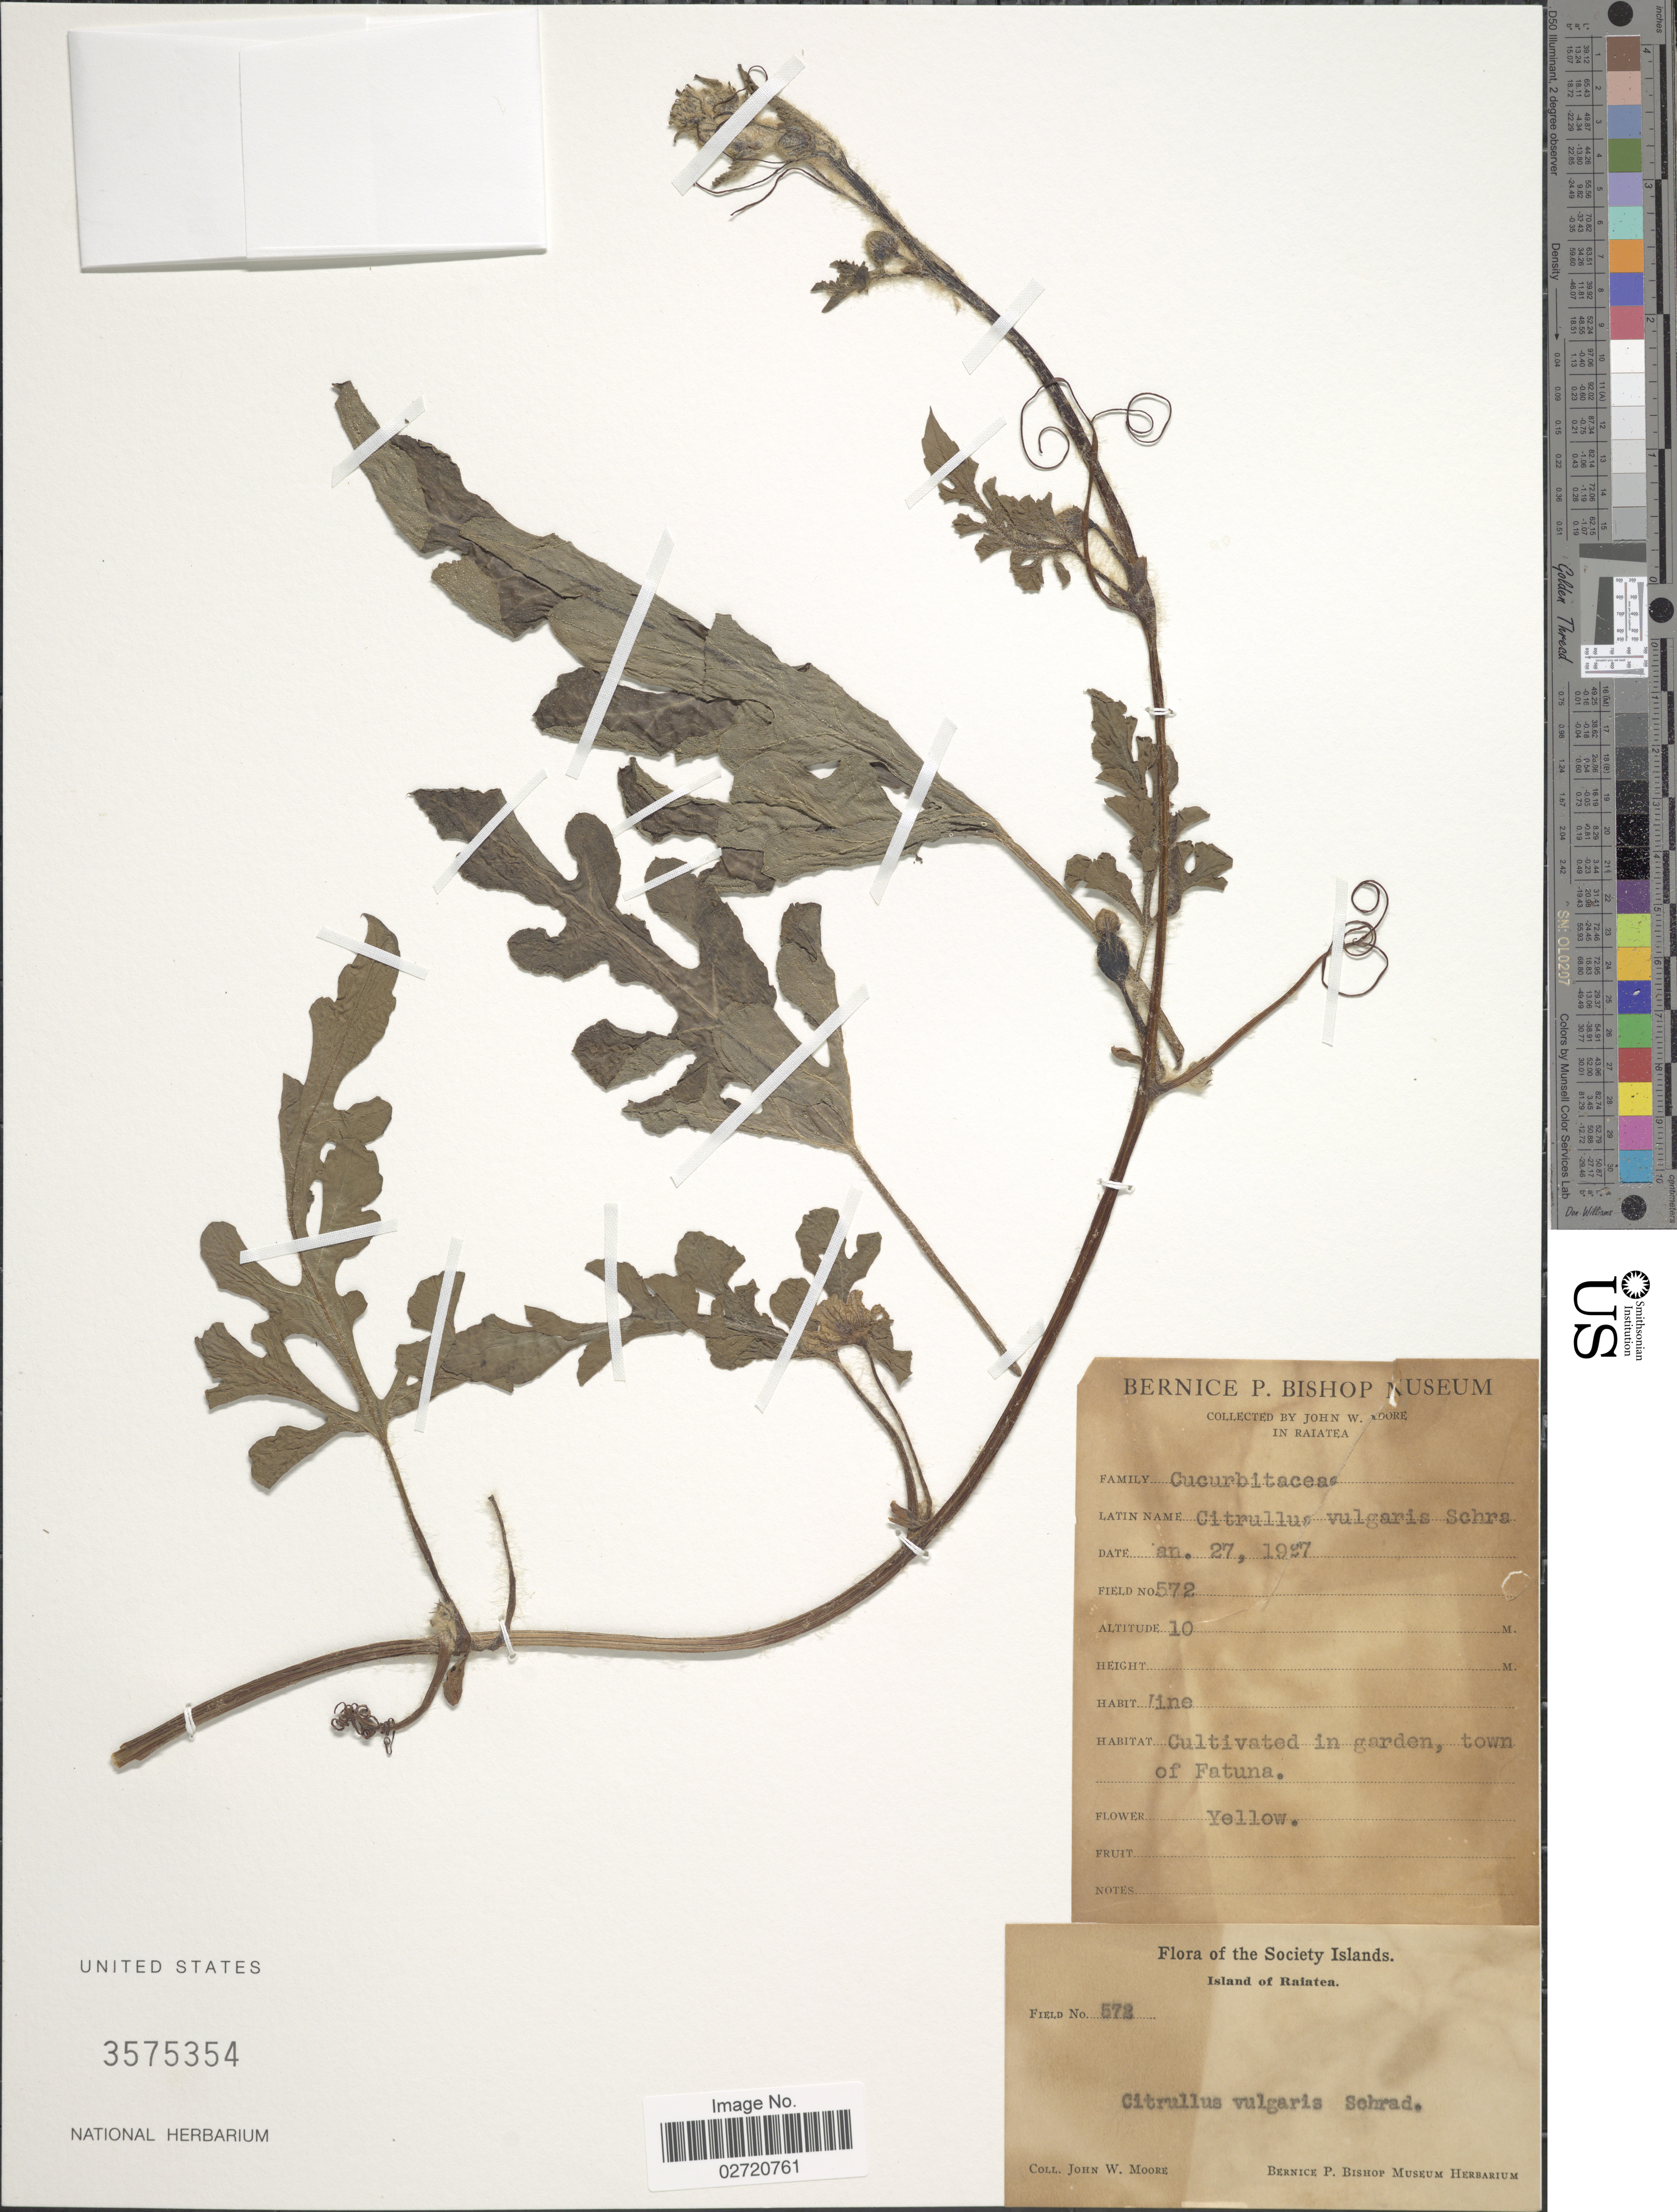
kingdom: Plantae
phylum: Tracheophyta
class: Magnoliopsida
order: Cucurbitales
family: Cucurbitaceae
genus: Citrullus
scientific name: Citrullus lanatus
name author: (Thunb.) Matsum. & Nakai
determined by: Strong, Mark T., (BOT), Smithsonian Institution - National Museum of Natural History (UNITED STATES)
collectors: J. Moore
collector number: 572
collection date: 1927-01-27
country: French Polynesia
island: Raiatea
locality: Society Islands, Island of Raiatea. Cultivated in garden, town Fatuna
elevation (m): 10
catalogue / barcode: US 3575354